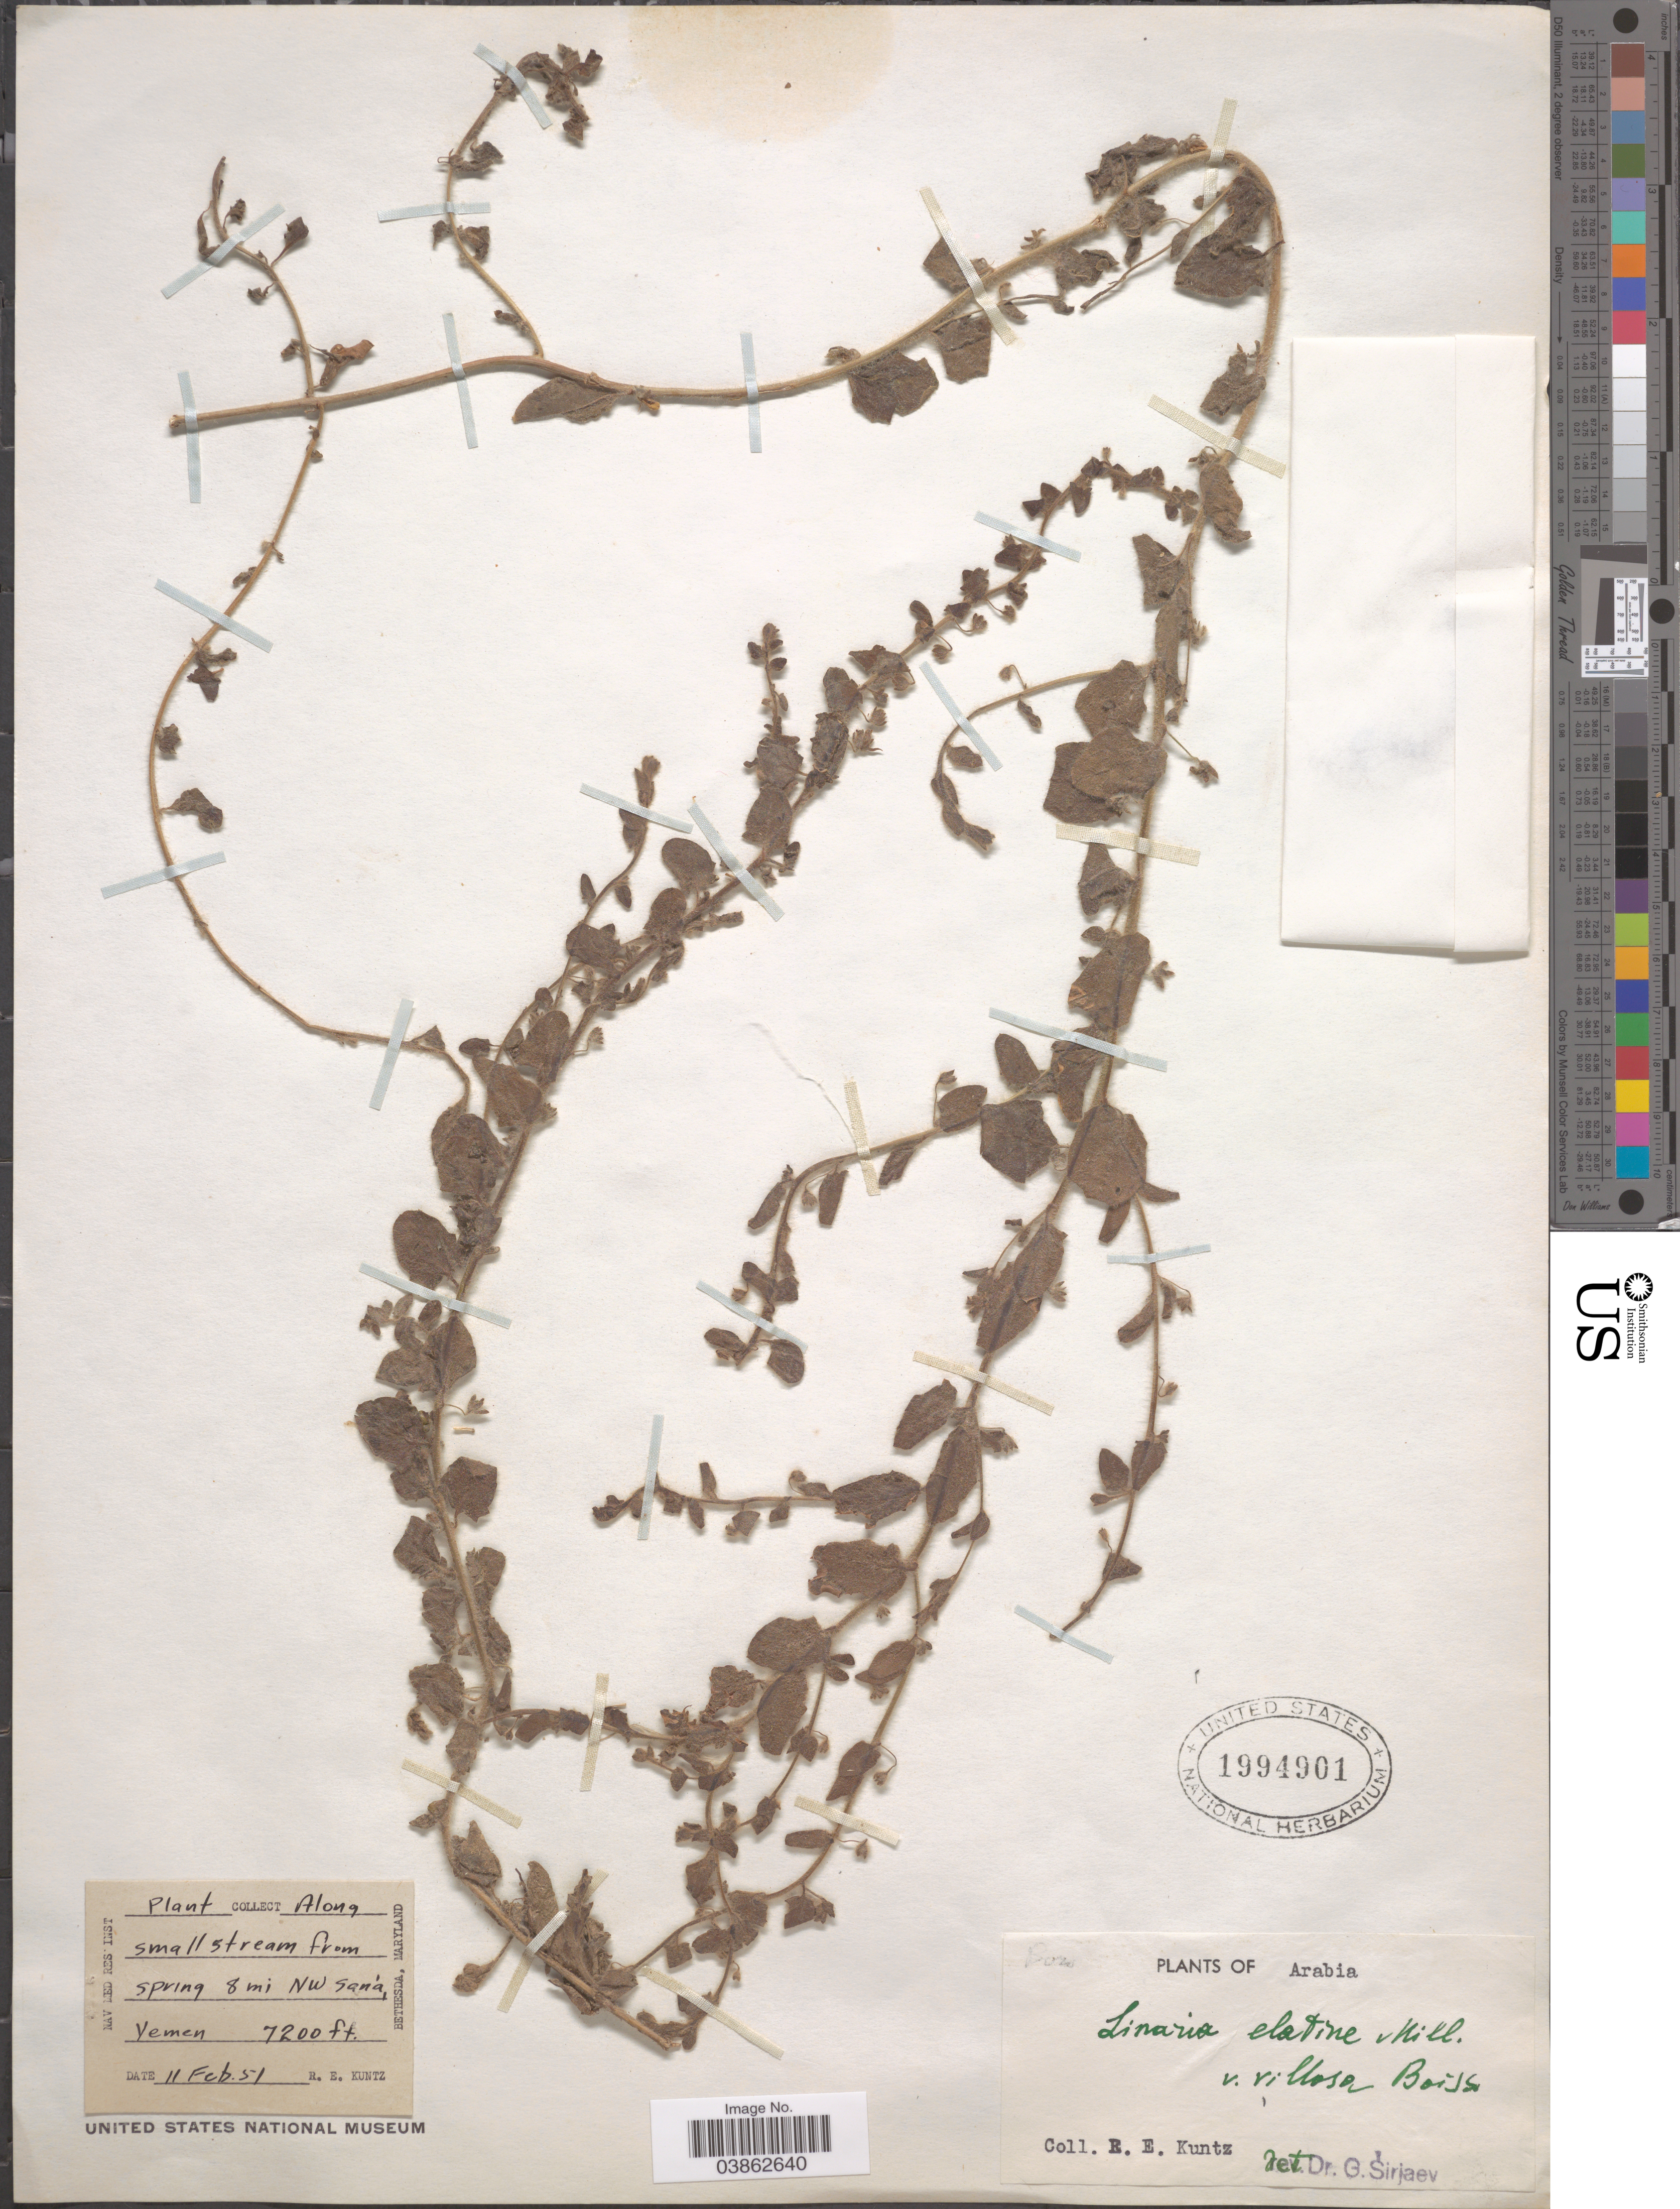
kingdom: Plantae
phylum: Tracheophyta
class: Magnoliopsida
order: Lamiales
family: Plantaginaceae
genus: Elatinoides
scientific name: Elatinoides elatine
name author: (L.) Wettst.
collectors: R. E. Kuntz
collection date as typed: Transcribed d/m/y: 11/2/51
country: Yemen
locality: Small stream from spring 8 mi NW Sanà, Yemen. Arabia.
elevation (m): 2195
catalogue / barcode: US 1994901